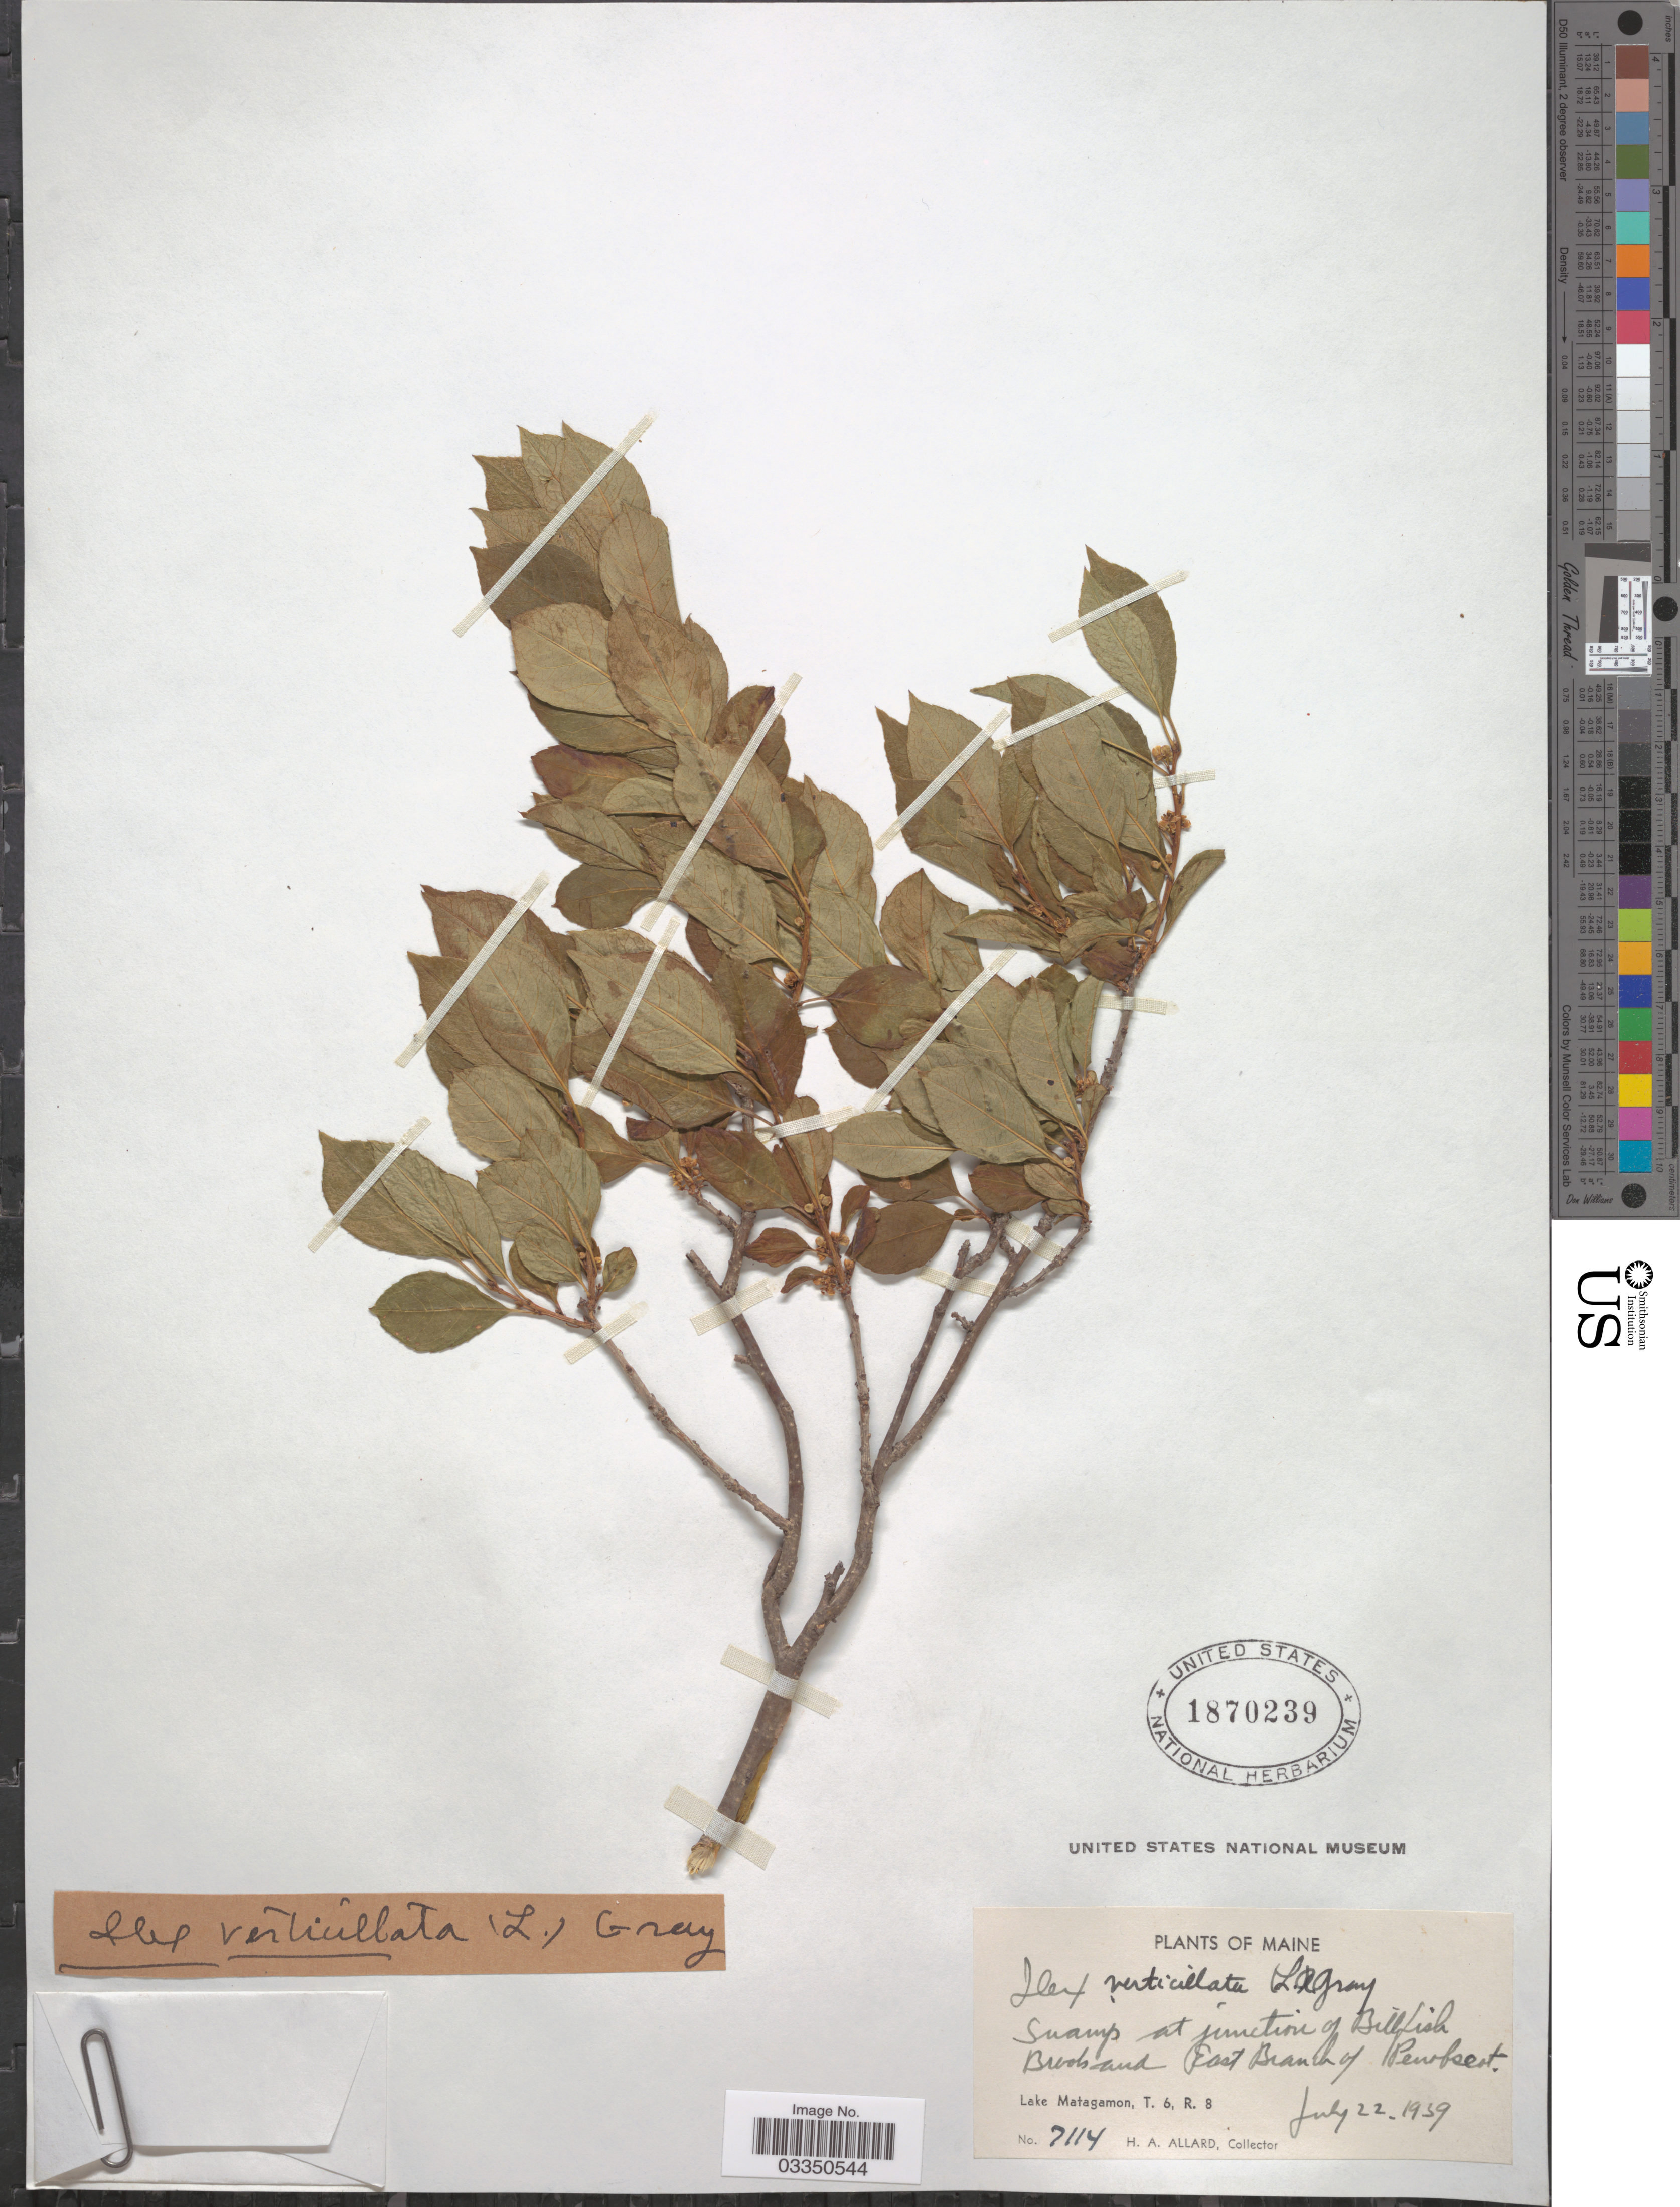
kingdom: Plantae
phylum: Tracheophyta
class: Magnoliopsida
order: Aquifoliales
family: Aquifoliaceae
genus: Ilex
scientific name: Ilex verticillata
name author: (L.) A. Gray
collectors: H. A. Allard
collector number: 7114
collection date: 1939-07-22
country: United States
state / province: Maine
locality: Swamp at junction of Billfish Brooks and East Branch of Penobscot. Lake Matagamon, T. 6, R. 8.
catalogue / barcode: US 1870239